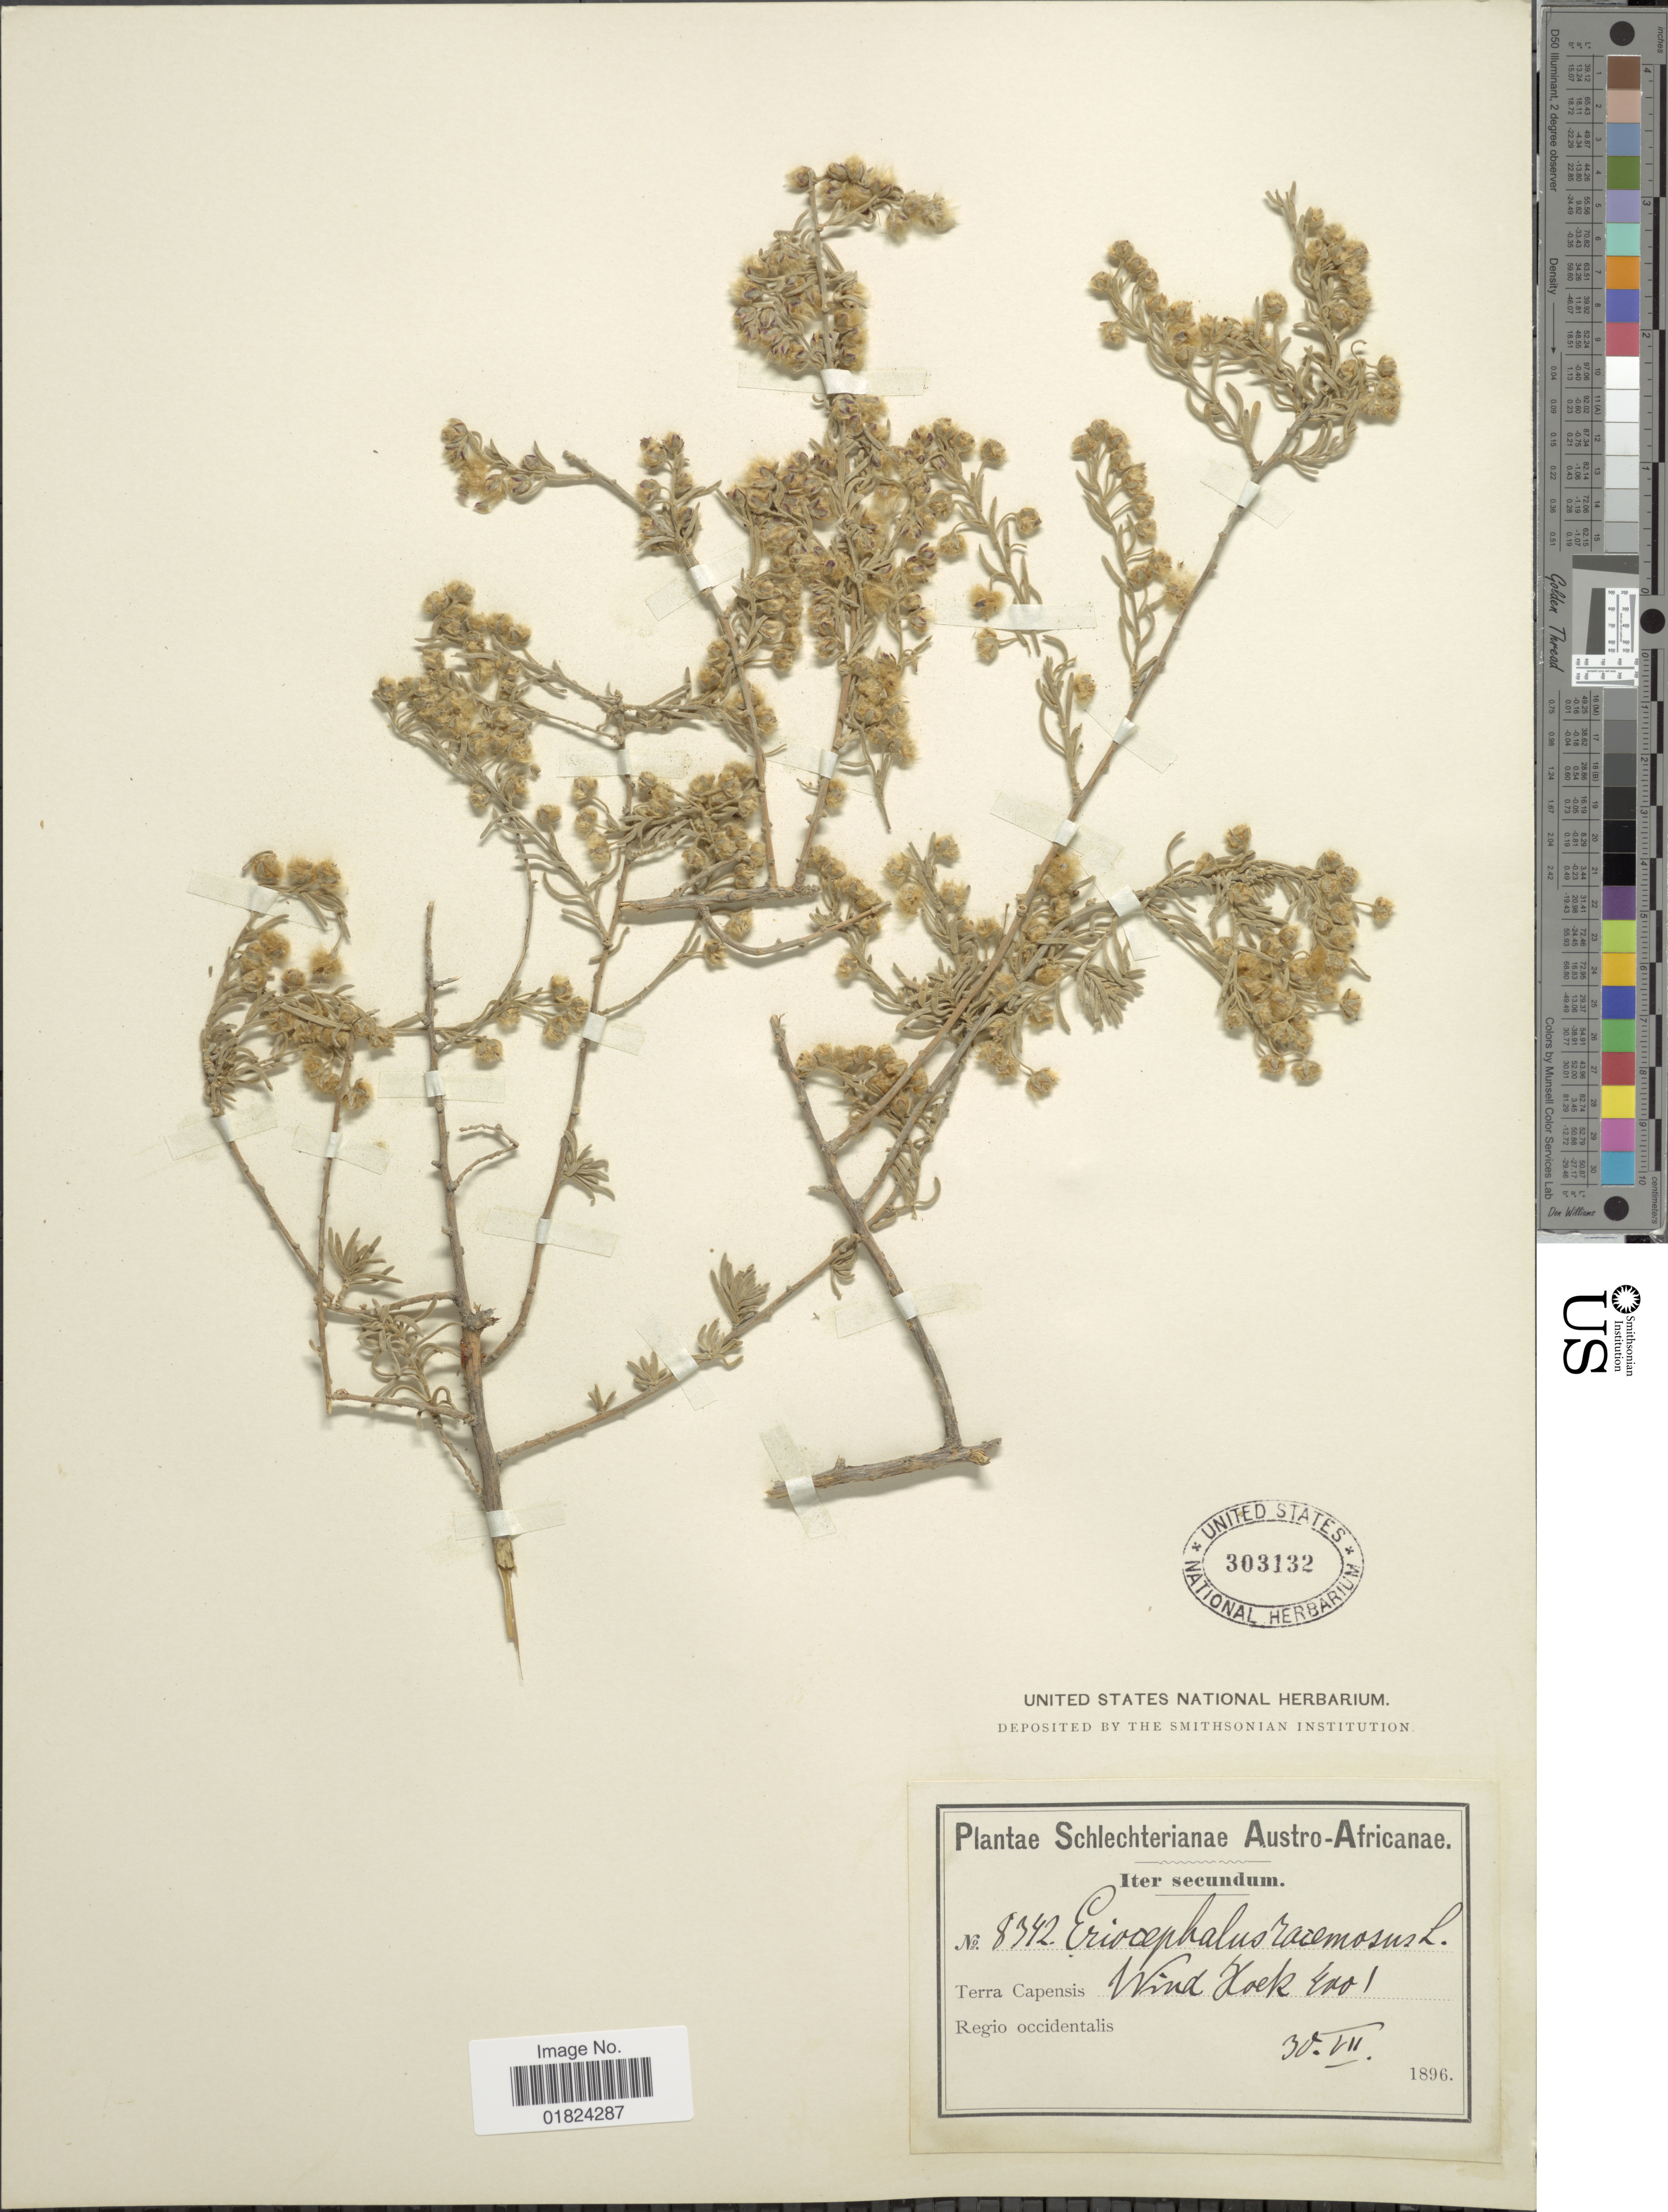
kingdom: Plantae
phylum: Tracheophyta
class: Magnoliopsida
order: Asterales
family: Asteraceae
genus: Eriocephalus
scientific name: Eriocephalus racemosus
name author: L.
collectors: Schlechter, --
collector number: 8342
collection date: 1896-07-30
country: South Africa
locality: Austro-Africanae, iter secundum, Terra Capensis Wind Hoek Exo 1, regio occidentalis.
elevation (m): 122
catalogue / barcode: US 303132